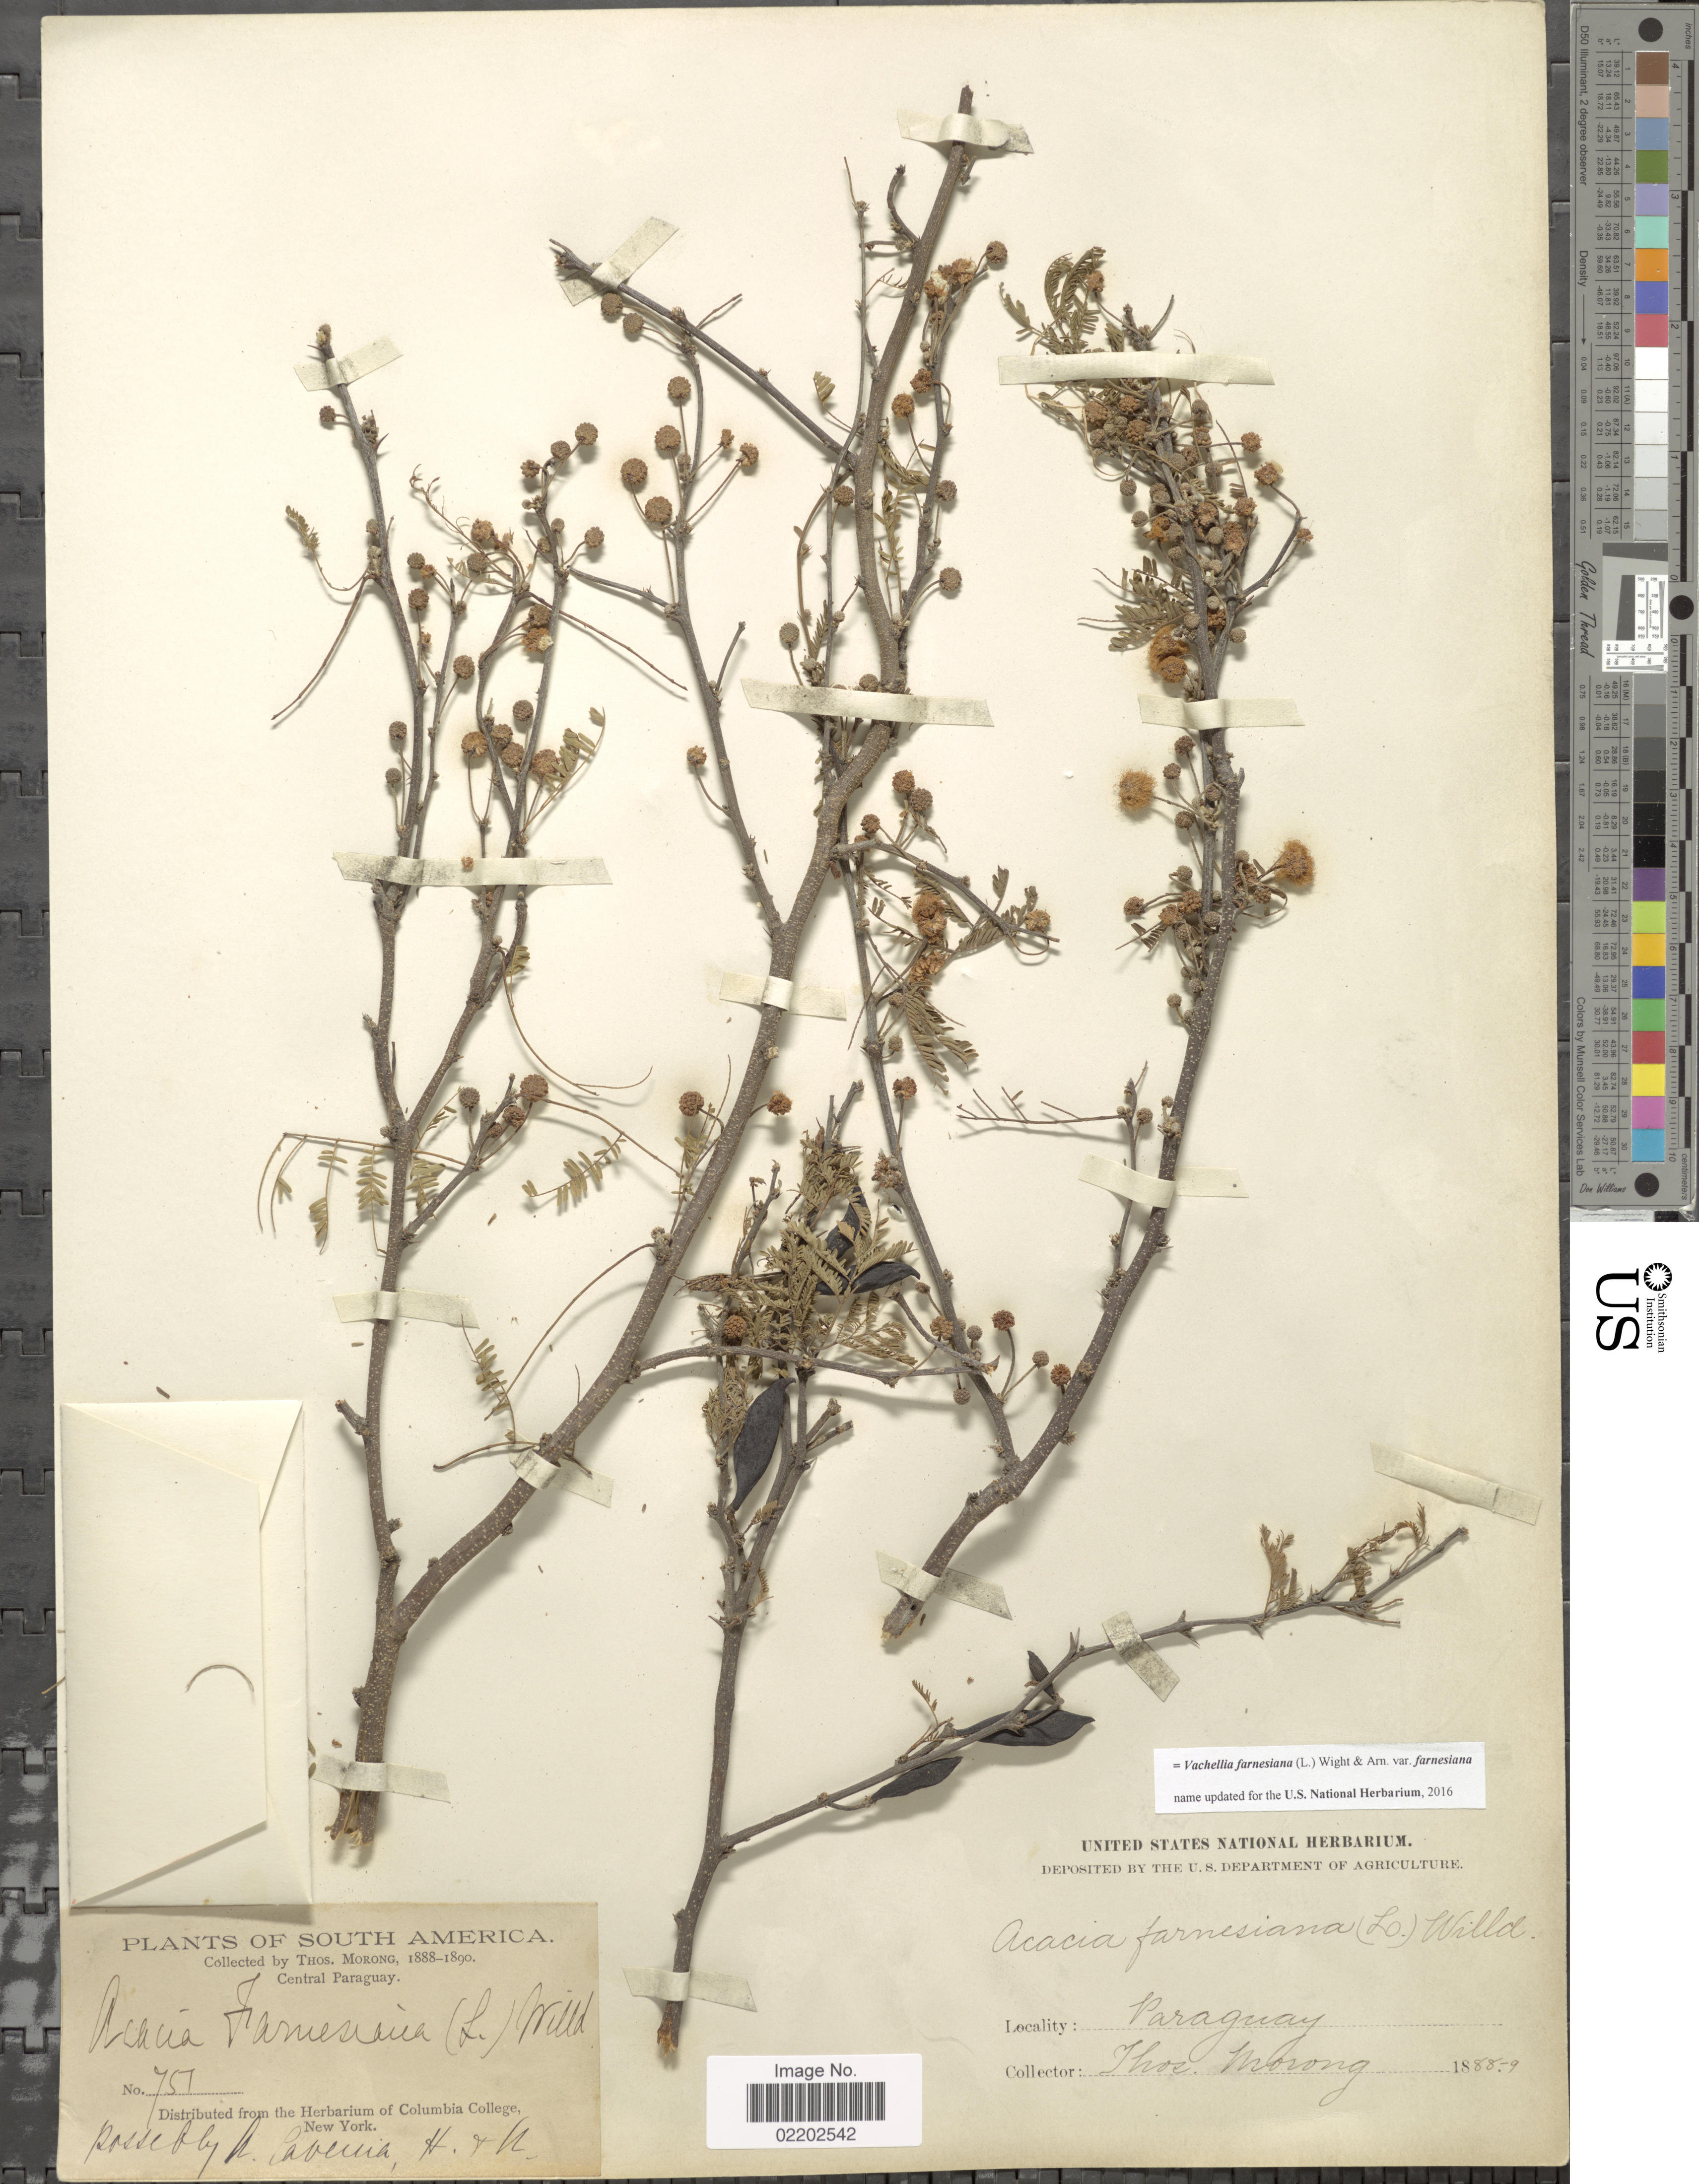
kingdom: Plantae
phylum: Tracheophyta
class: Magnoliopsida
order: Fabales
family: Fabaceae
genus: Vachellia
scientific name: Vachellia farnesiana var. farnesiana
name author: (L.) Wight & Arn.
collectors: ex herb. T. Morong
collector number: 751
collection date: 1888/1889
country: Paraguay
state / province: Central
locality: South America ,Cerntral Paraguay